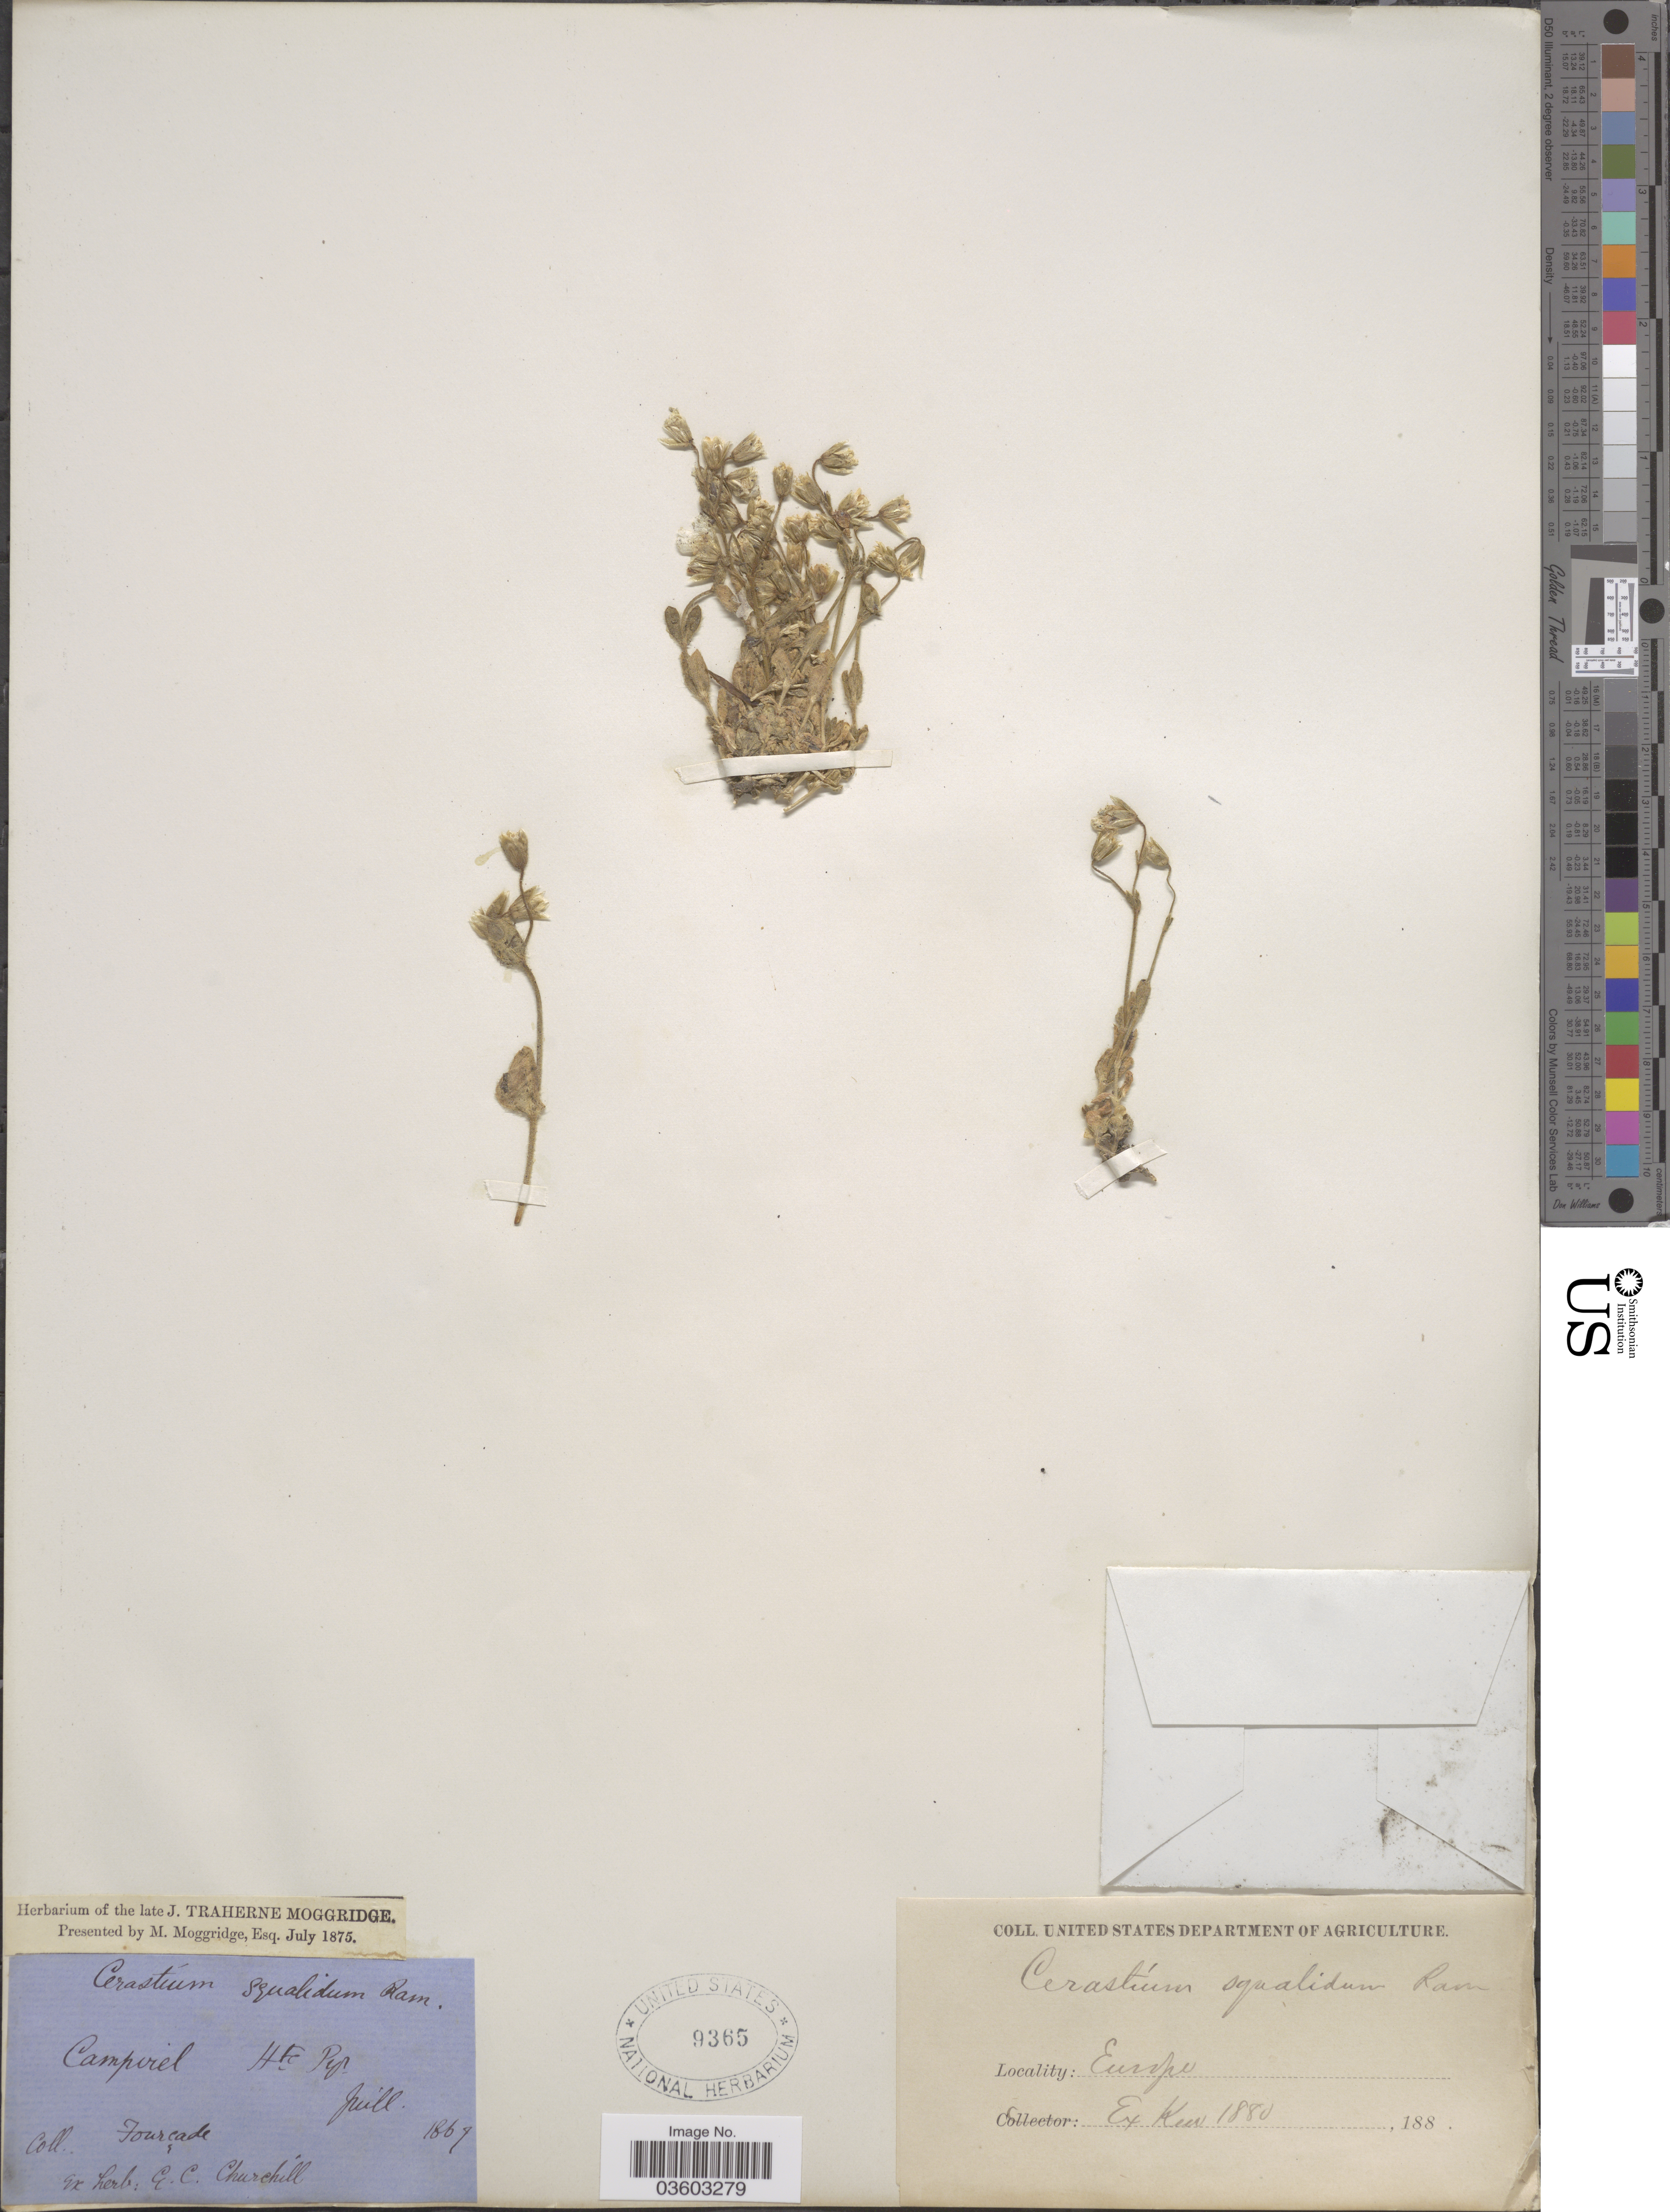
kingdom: Plantae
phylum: Tracheophyta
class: Magnoliopsida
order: Caryophyllales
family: Caryophyllaceae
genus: Cerastium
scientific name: Cerastium squalidum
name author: Ramond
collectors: Fourcade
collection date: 1867-07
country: France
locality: Campviel. Hte Pyr. Europe.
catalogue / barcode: US 9365